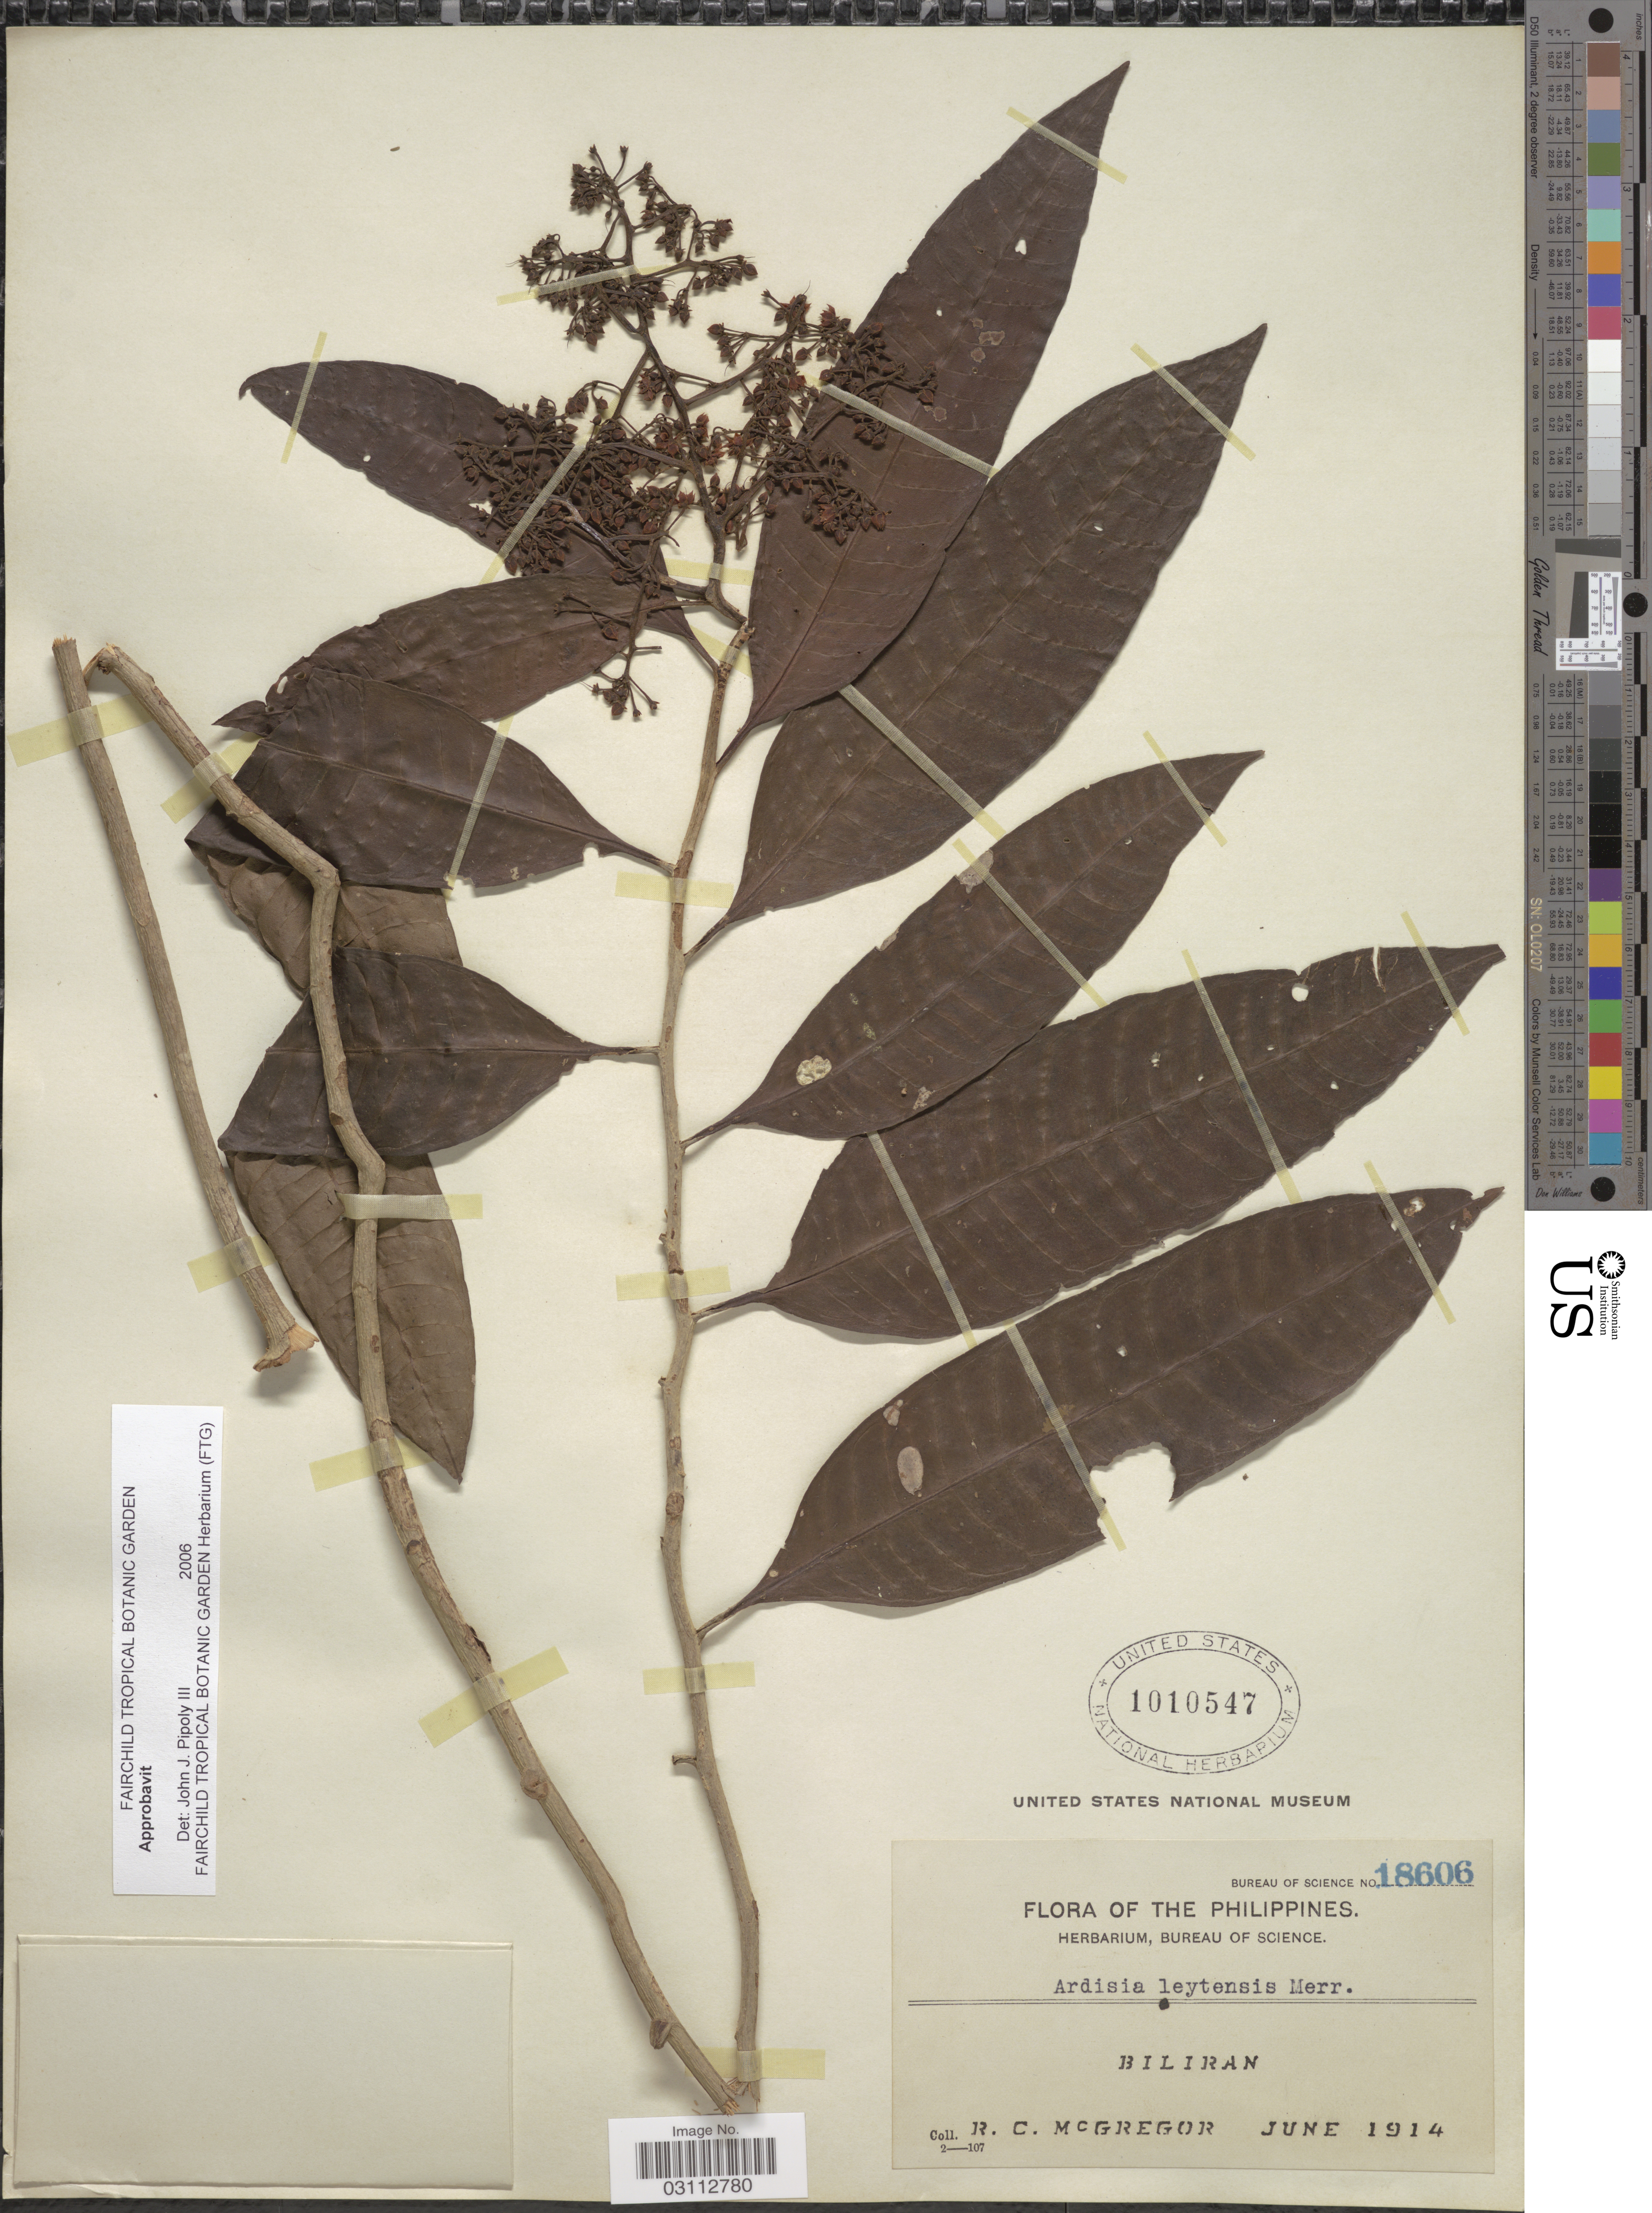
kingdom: Plantae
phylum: Tracheophyta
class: Magnoliopsida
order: Ericales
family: Primulaceae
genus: Ardisia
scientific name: Ardisia leytensis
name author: Merr.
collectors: R. C. McGregor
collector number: Bureau of science 18606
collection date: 1914-06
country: Philippines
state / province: Eastern Visayas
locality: Biliran.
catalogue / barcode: US 1010547